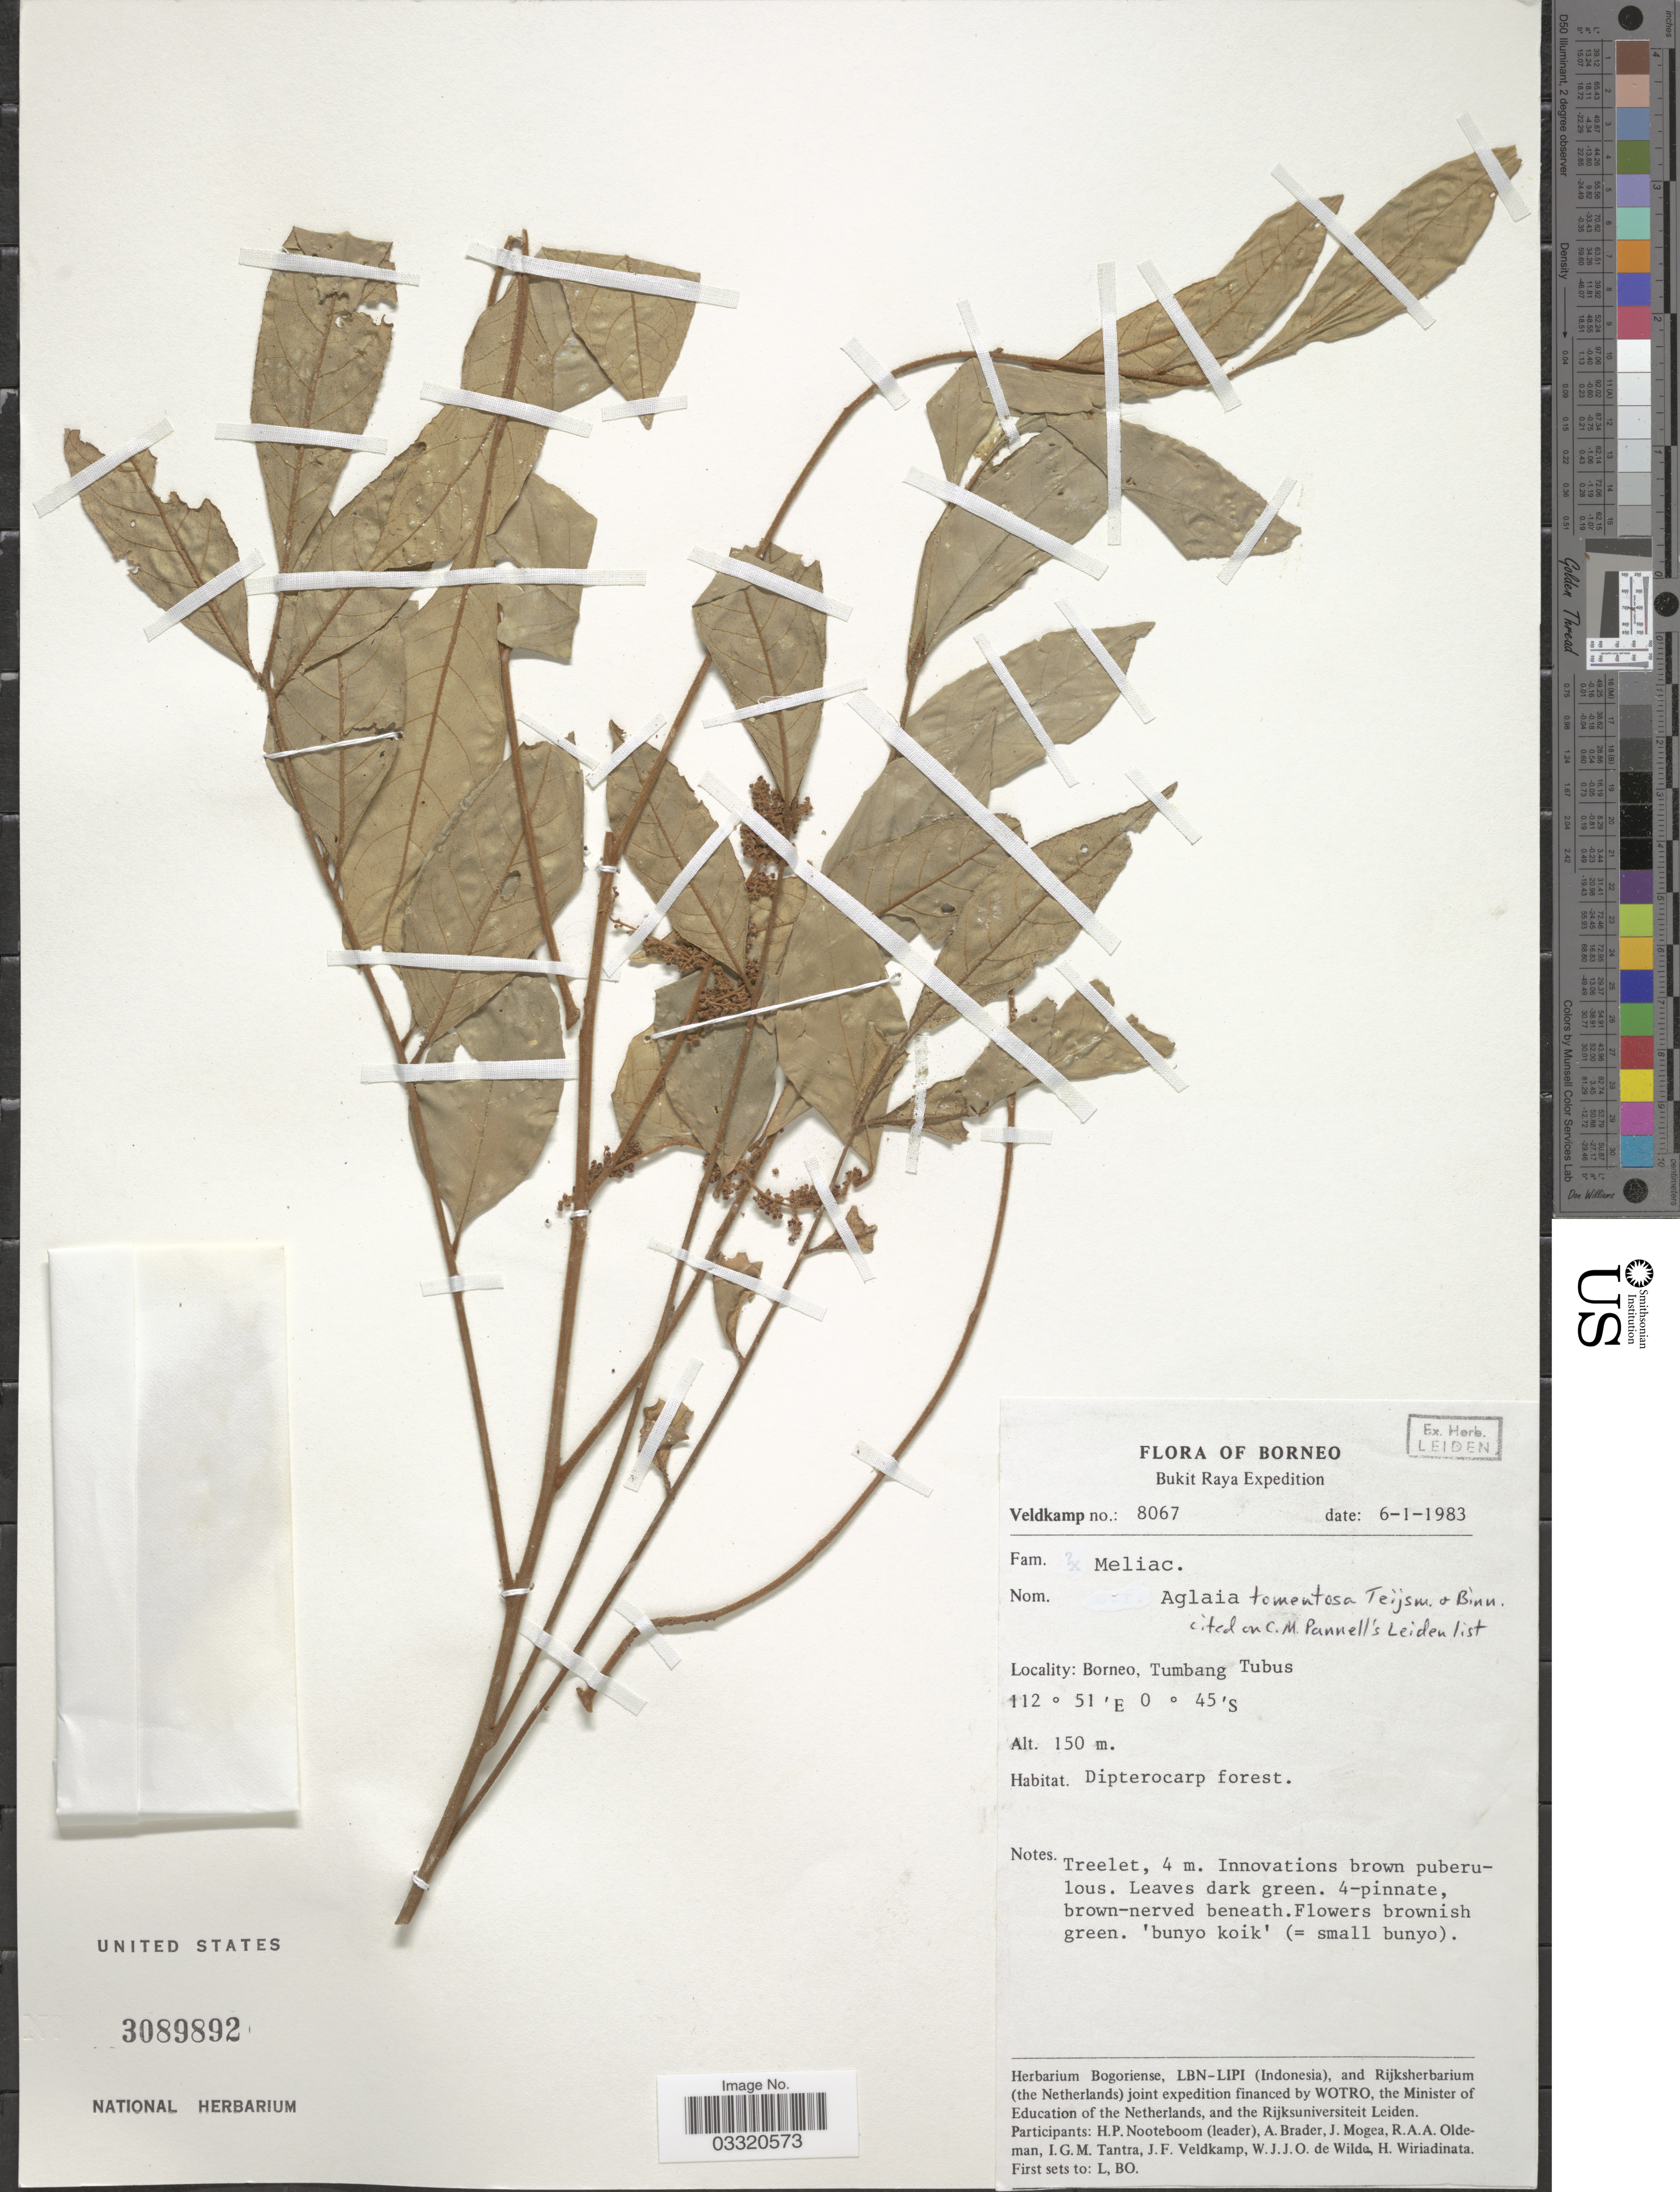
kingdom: Plantae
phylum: Tracheophyta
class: Magnoliopsida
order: Sapindales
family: Meliaceae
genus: Aglaia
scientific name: Aglaia tomentosa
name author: Teijsm. & Binn.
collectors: J. F. Veldkamp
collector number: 8067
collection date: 1983-01-06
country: Indonesia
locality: Bukit Raya. Borneo, Tumbang Tubus.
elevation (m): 150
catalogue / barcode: US 3089892